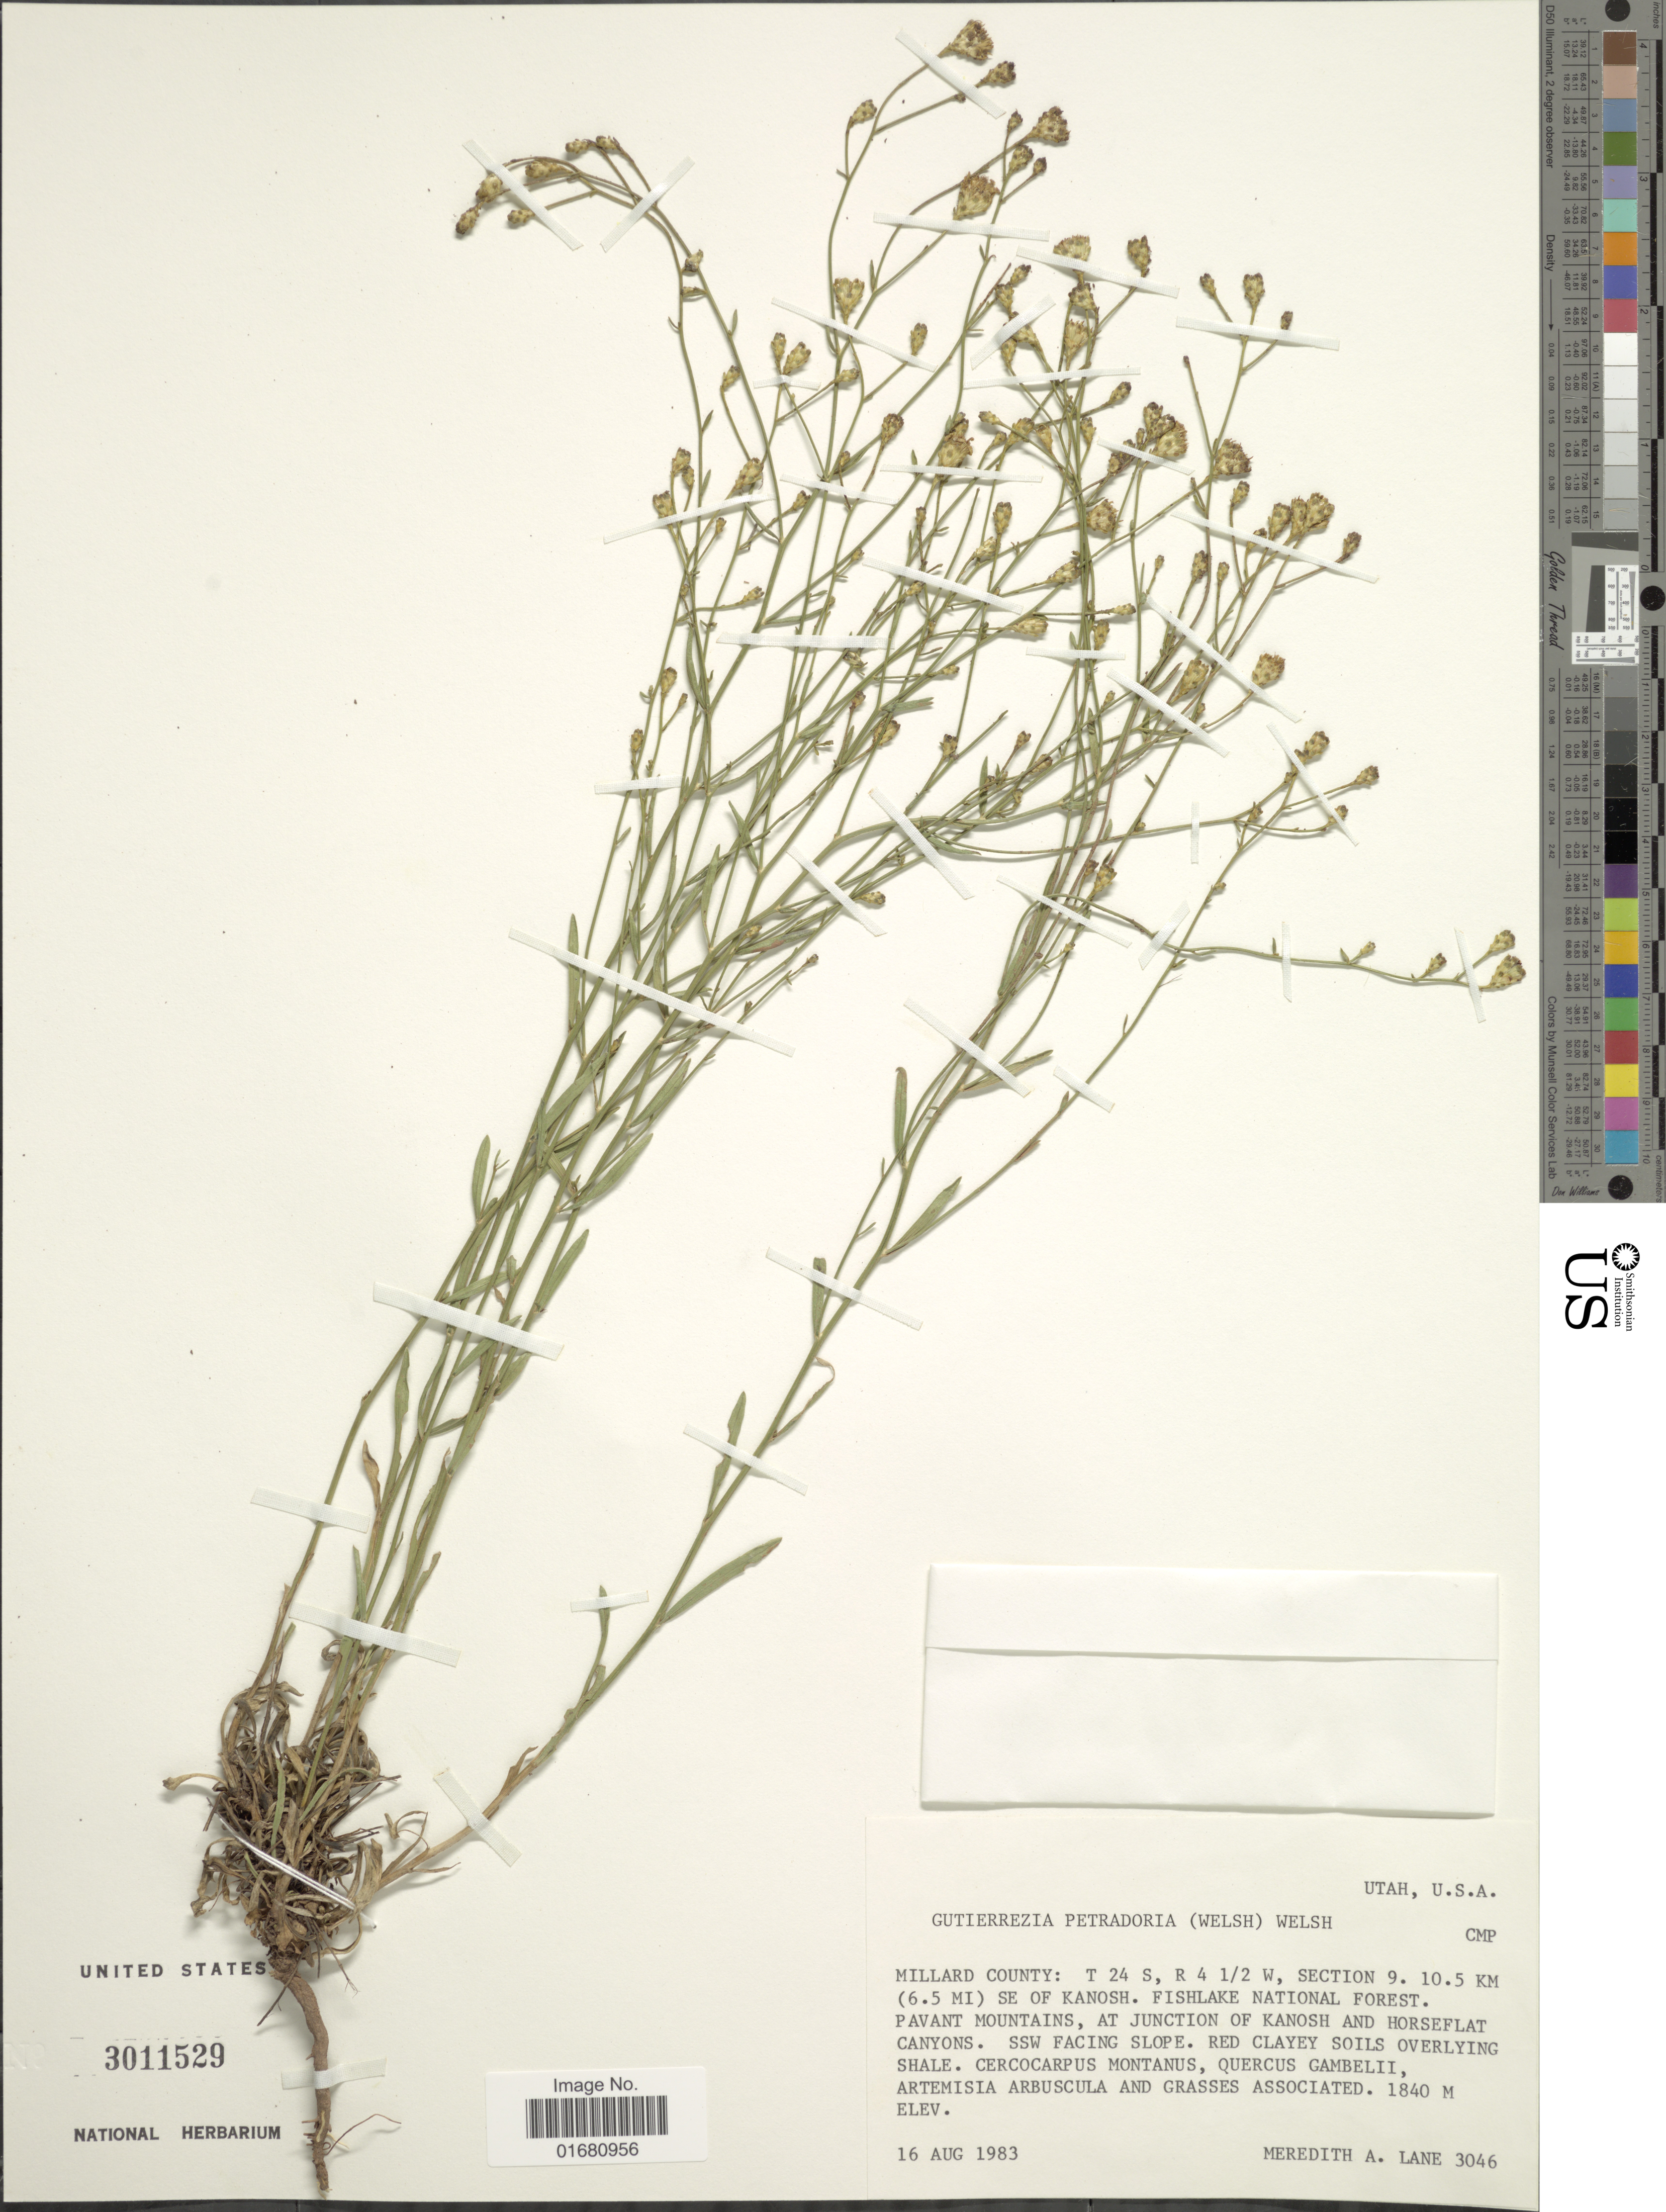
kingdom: Plantae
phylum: Tracheophyta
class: Magnoliopsida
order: Asterales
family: Asteraceae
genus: Gutierrezia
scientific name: Gutierrezia petradoria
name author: (S.L. Welsh & Goodrich) S.L. Welsh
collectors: M. A. Lane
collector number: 3046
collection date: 1983-08-16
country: United States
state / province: Utah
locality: Millard County: T 24 S, R 4 1/2 W, Section 9. 10.5 KM (6.5 MI) SE of Kanosh, Fishlake National Forest, Pavant Mountains, at junctions of Kanosh and Horseflat canyons, SSW facing slope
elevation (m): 1840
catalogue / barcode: US 3011529